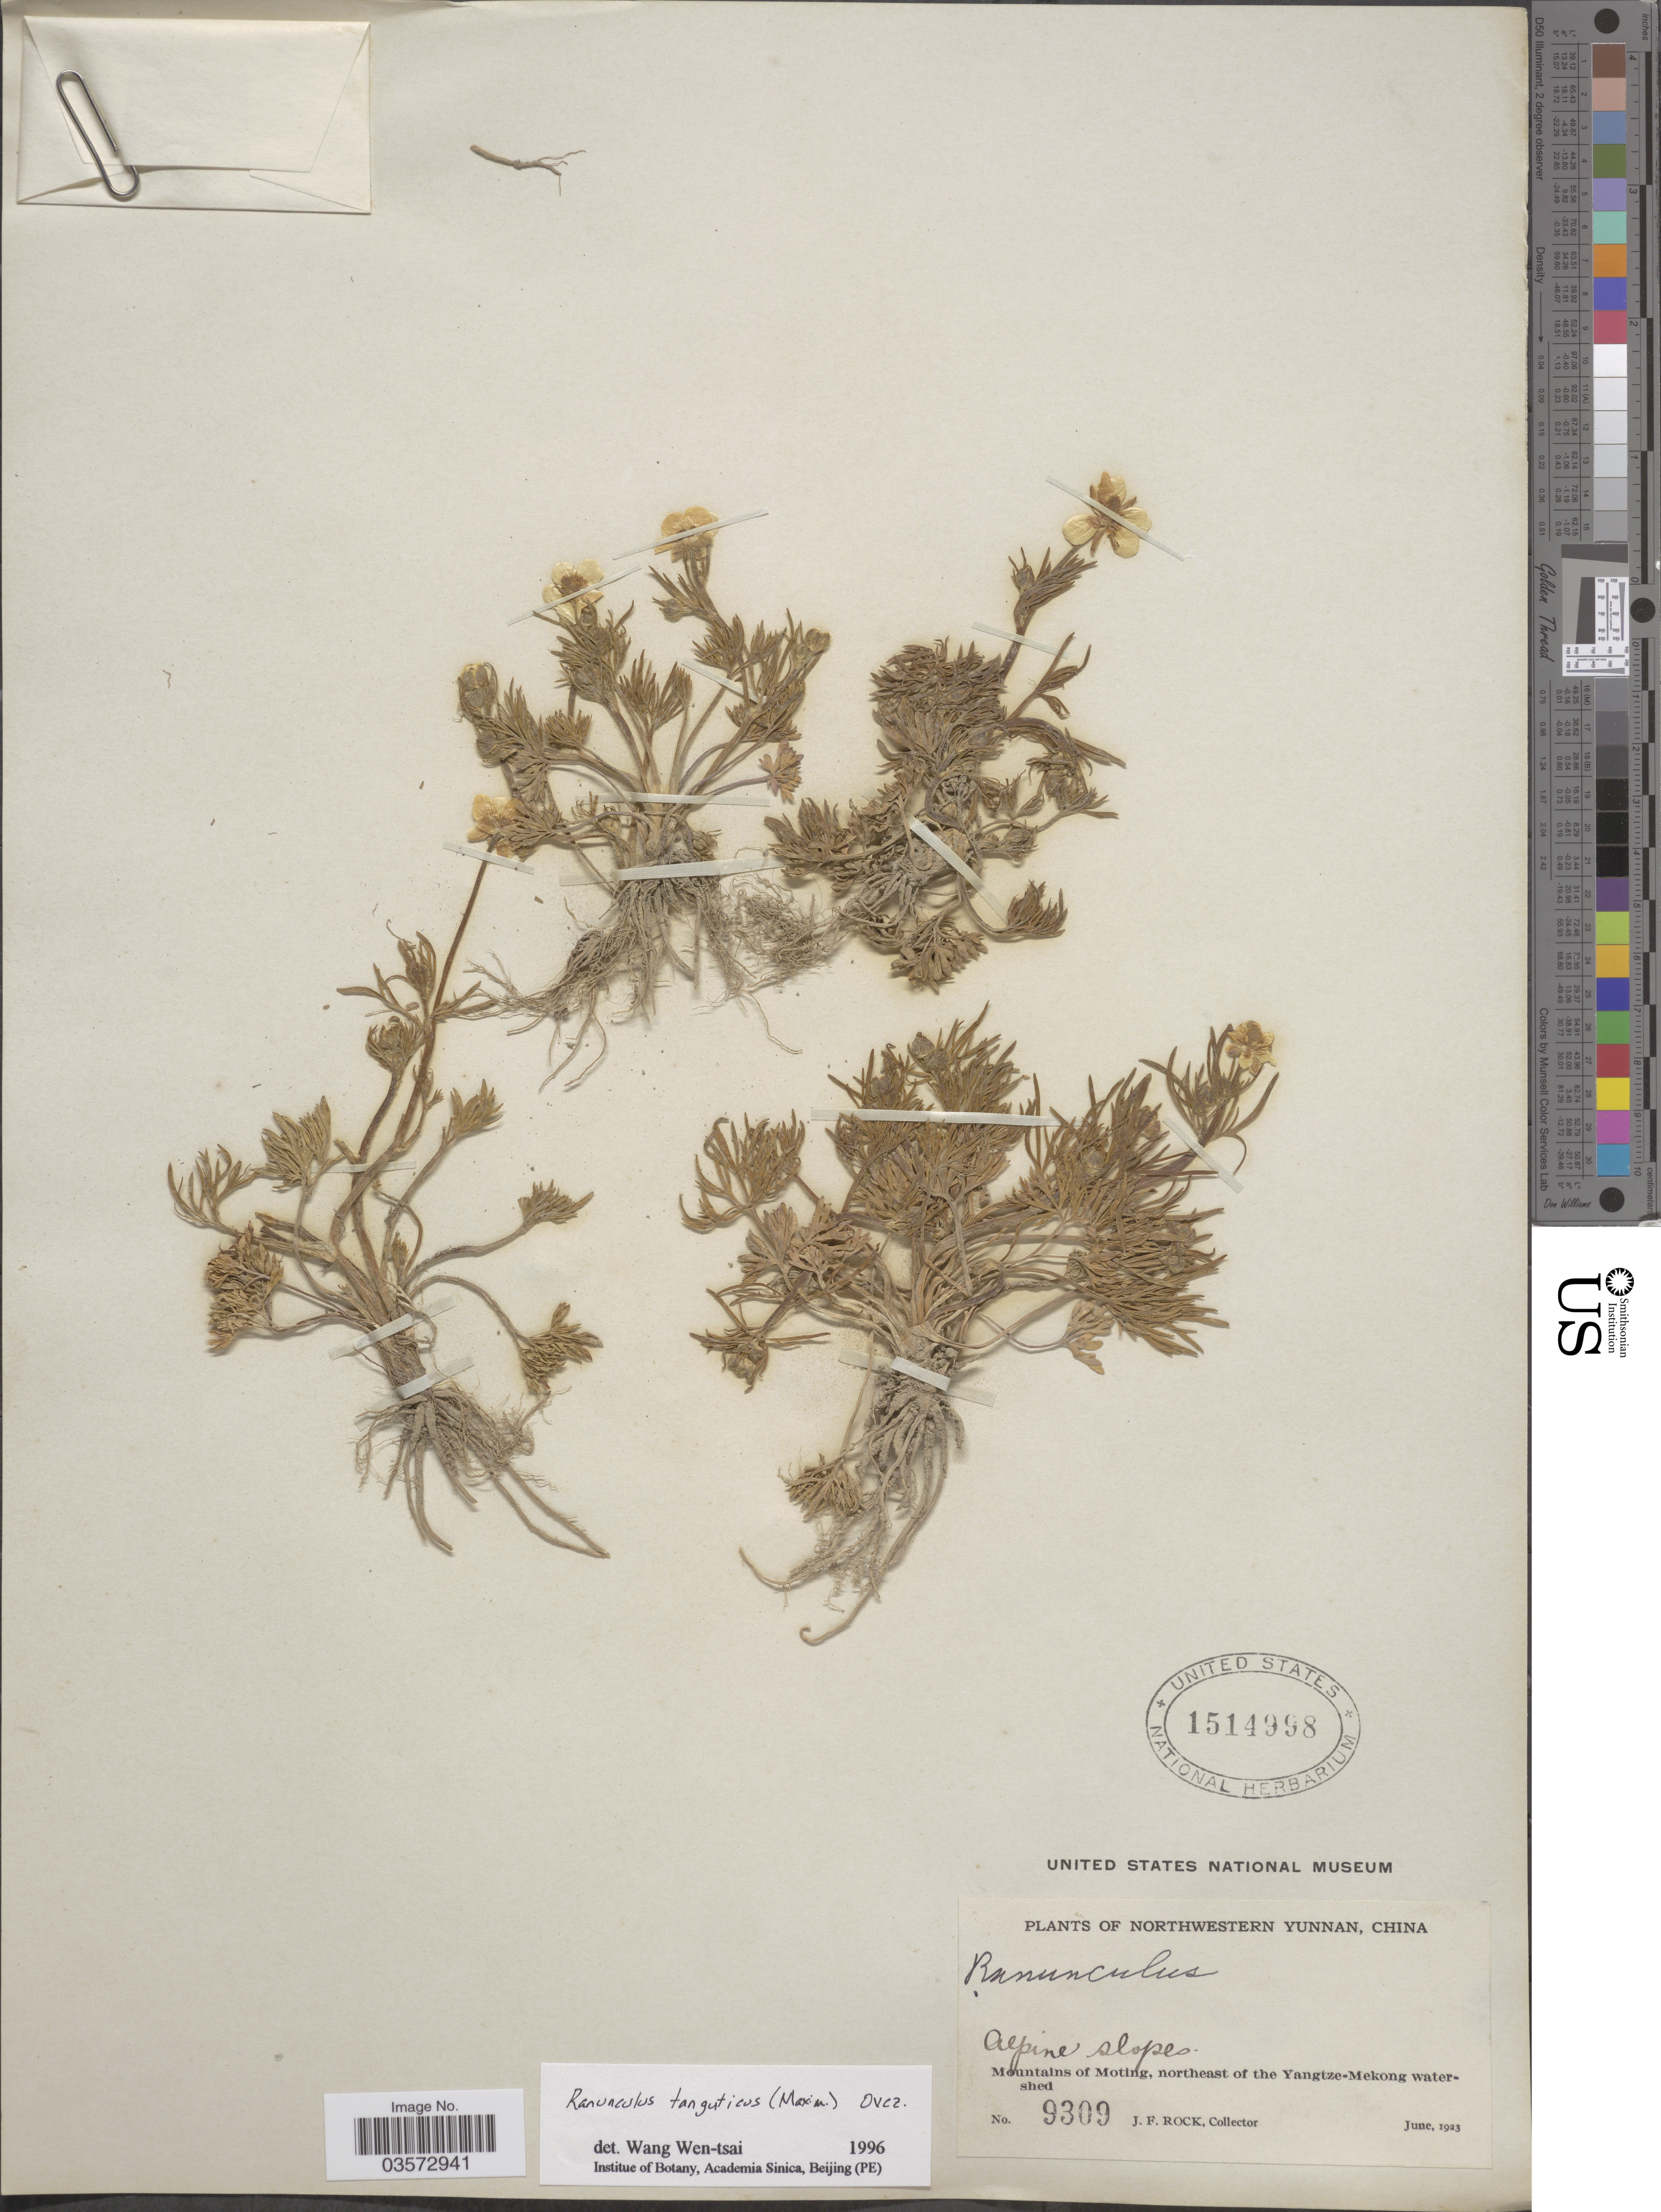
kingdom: Plantae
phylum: Tracheophyta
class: Magnoliopsida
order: Ranunculales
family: Ranunculaceae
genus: Ranunculus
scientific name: Ranunculus tanguticus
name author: (Maxim.) Ovcz.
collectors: J. Rock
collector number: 9309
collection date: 1923-06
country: China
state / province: Yunnan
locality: Northwestern Yunnan. Mountains of Moting, northeast of the Yangtze-Mekong watershed.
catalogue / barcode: US 1514998